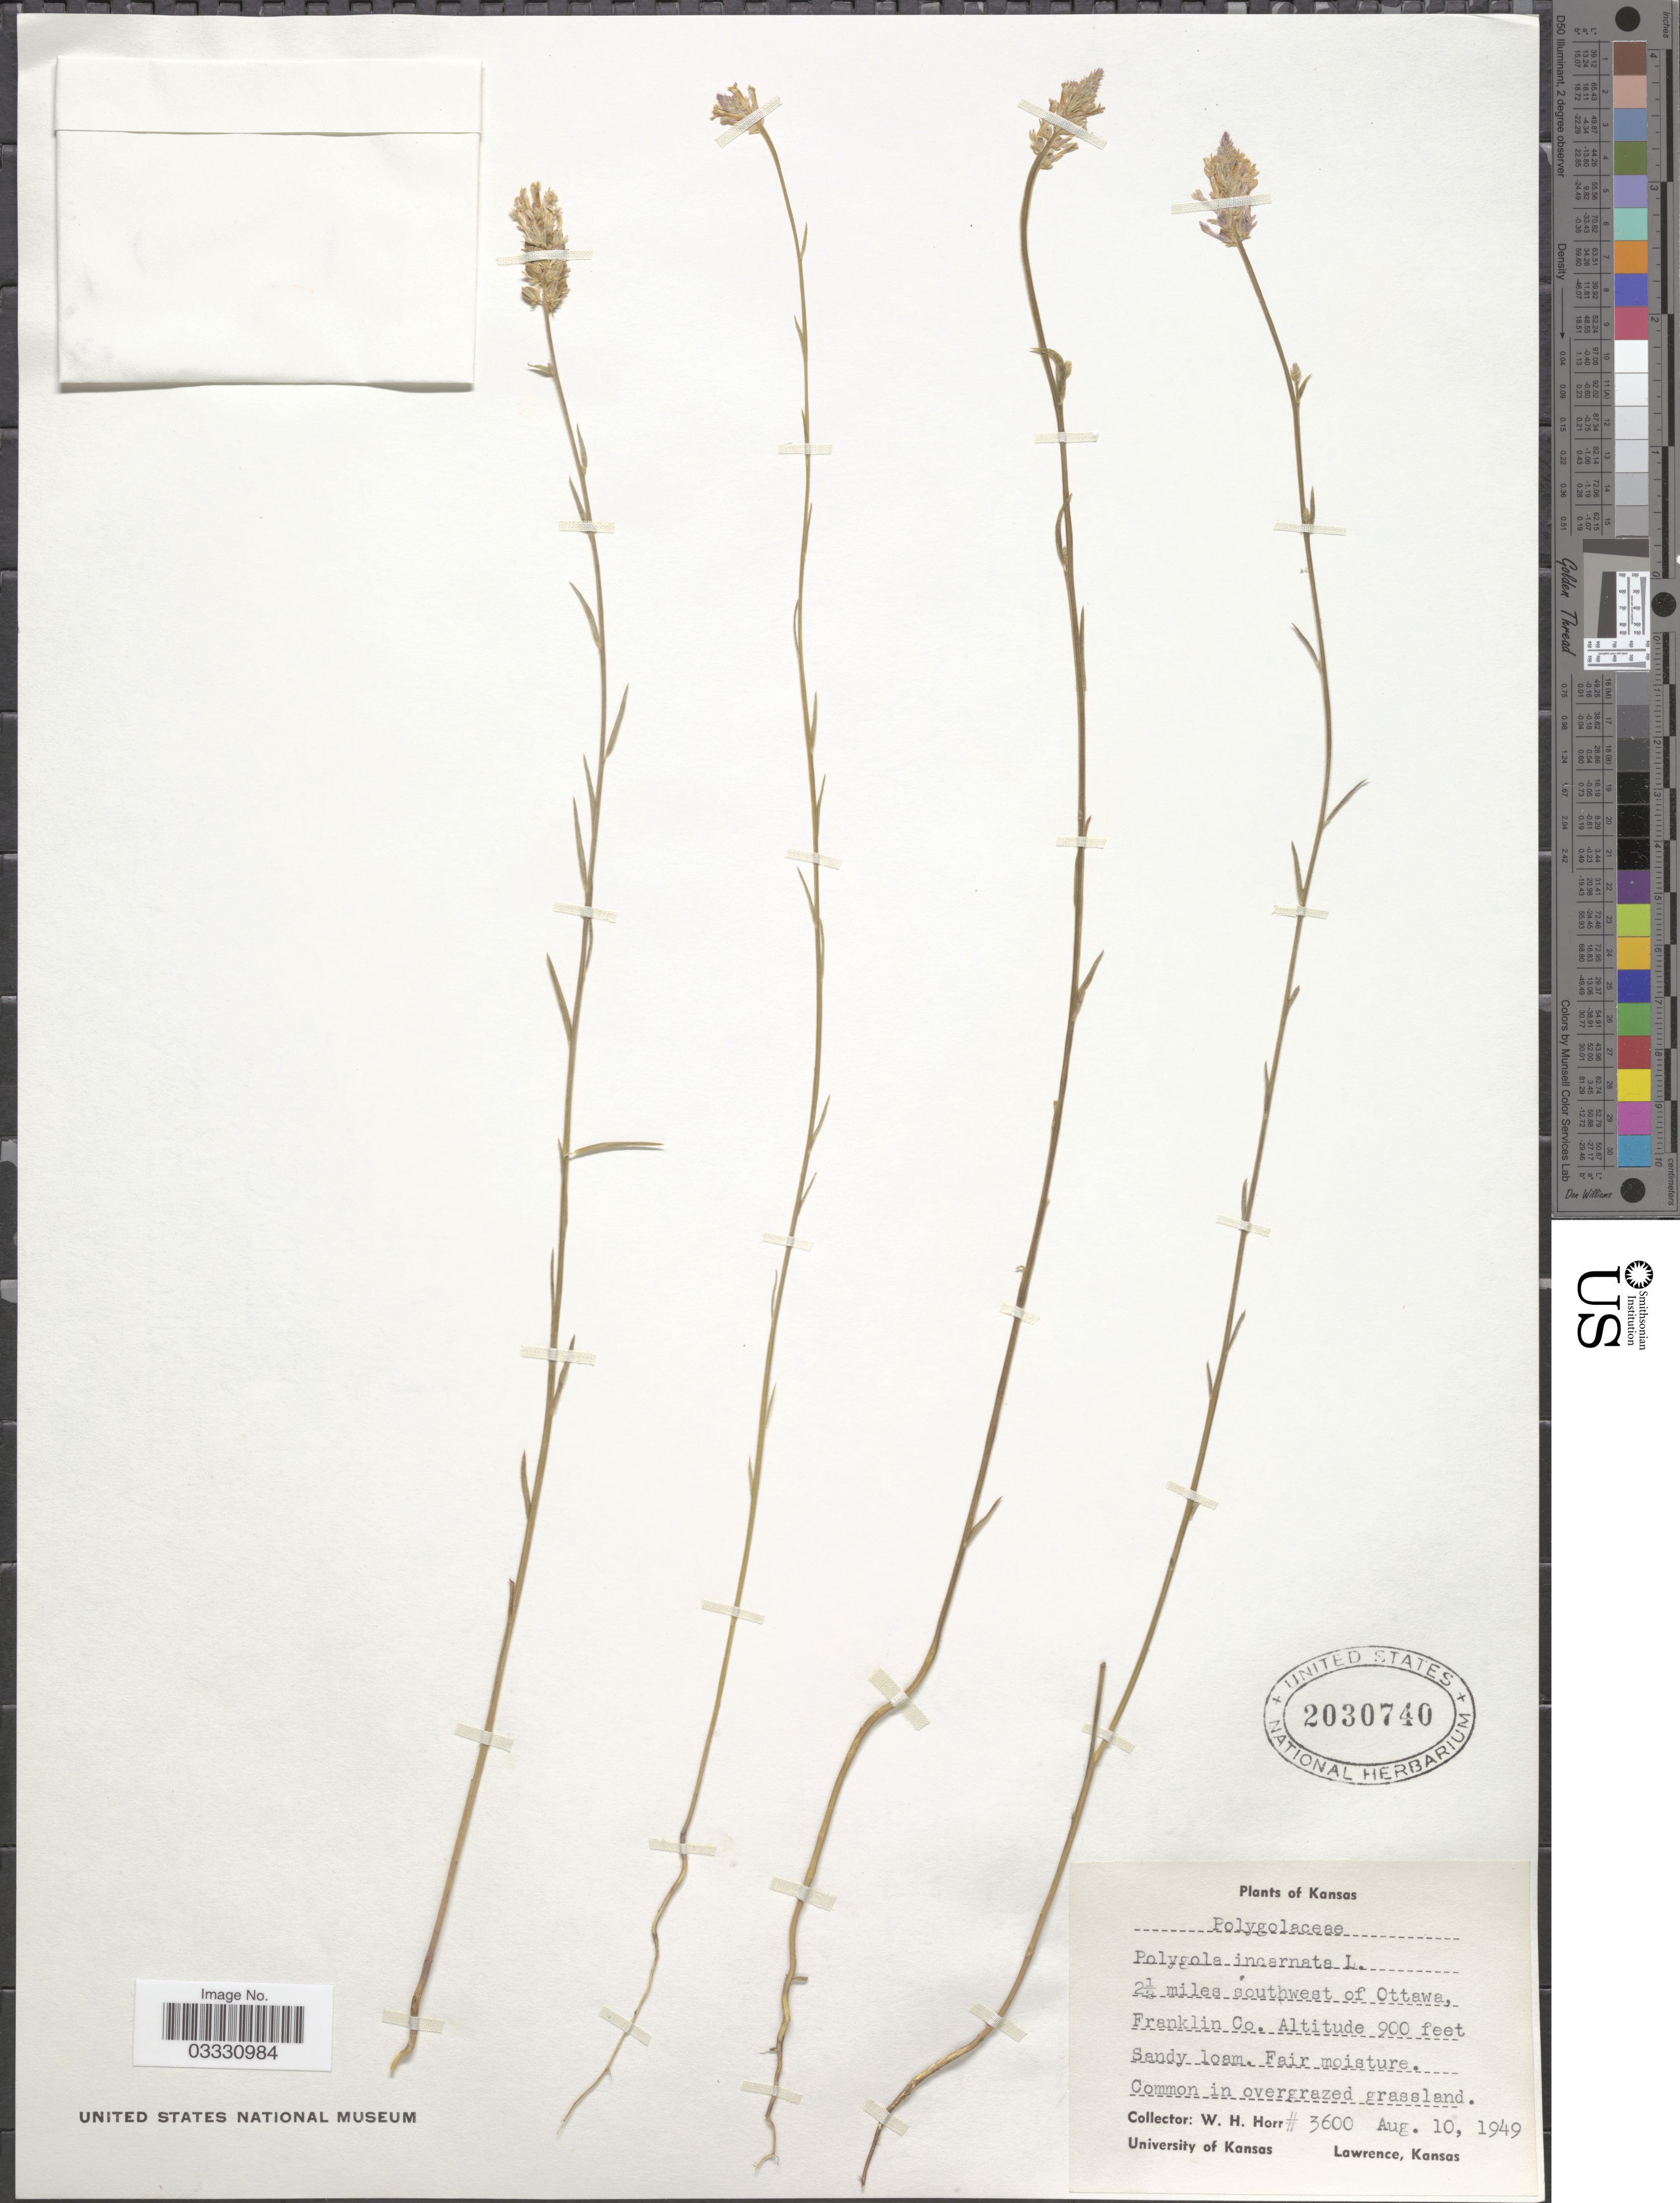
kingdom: Plantae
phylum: Tracheophyta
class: Magnoliopsida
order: Fabales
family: Polygalaceae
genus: Polygala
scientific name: Polygala incarnata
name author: L.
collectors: W. H. Horr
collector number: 3600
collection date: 1949-08-10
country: United States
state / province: Kansas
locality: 2½ southwest of Ottawa, Franklin Co.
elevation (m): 274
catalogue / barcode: US 2030740